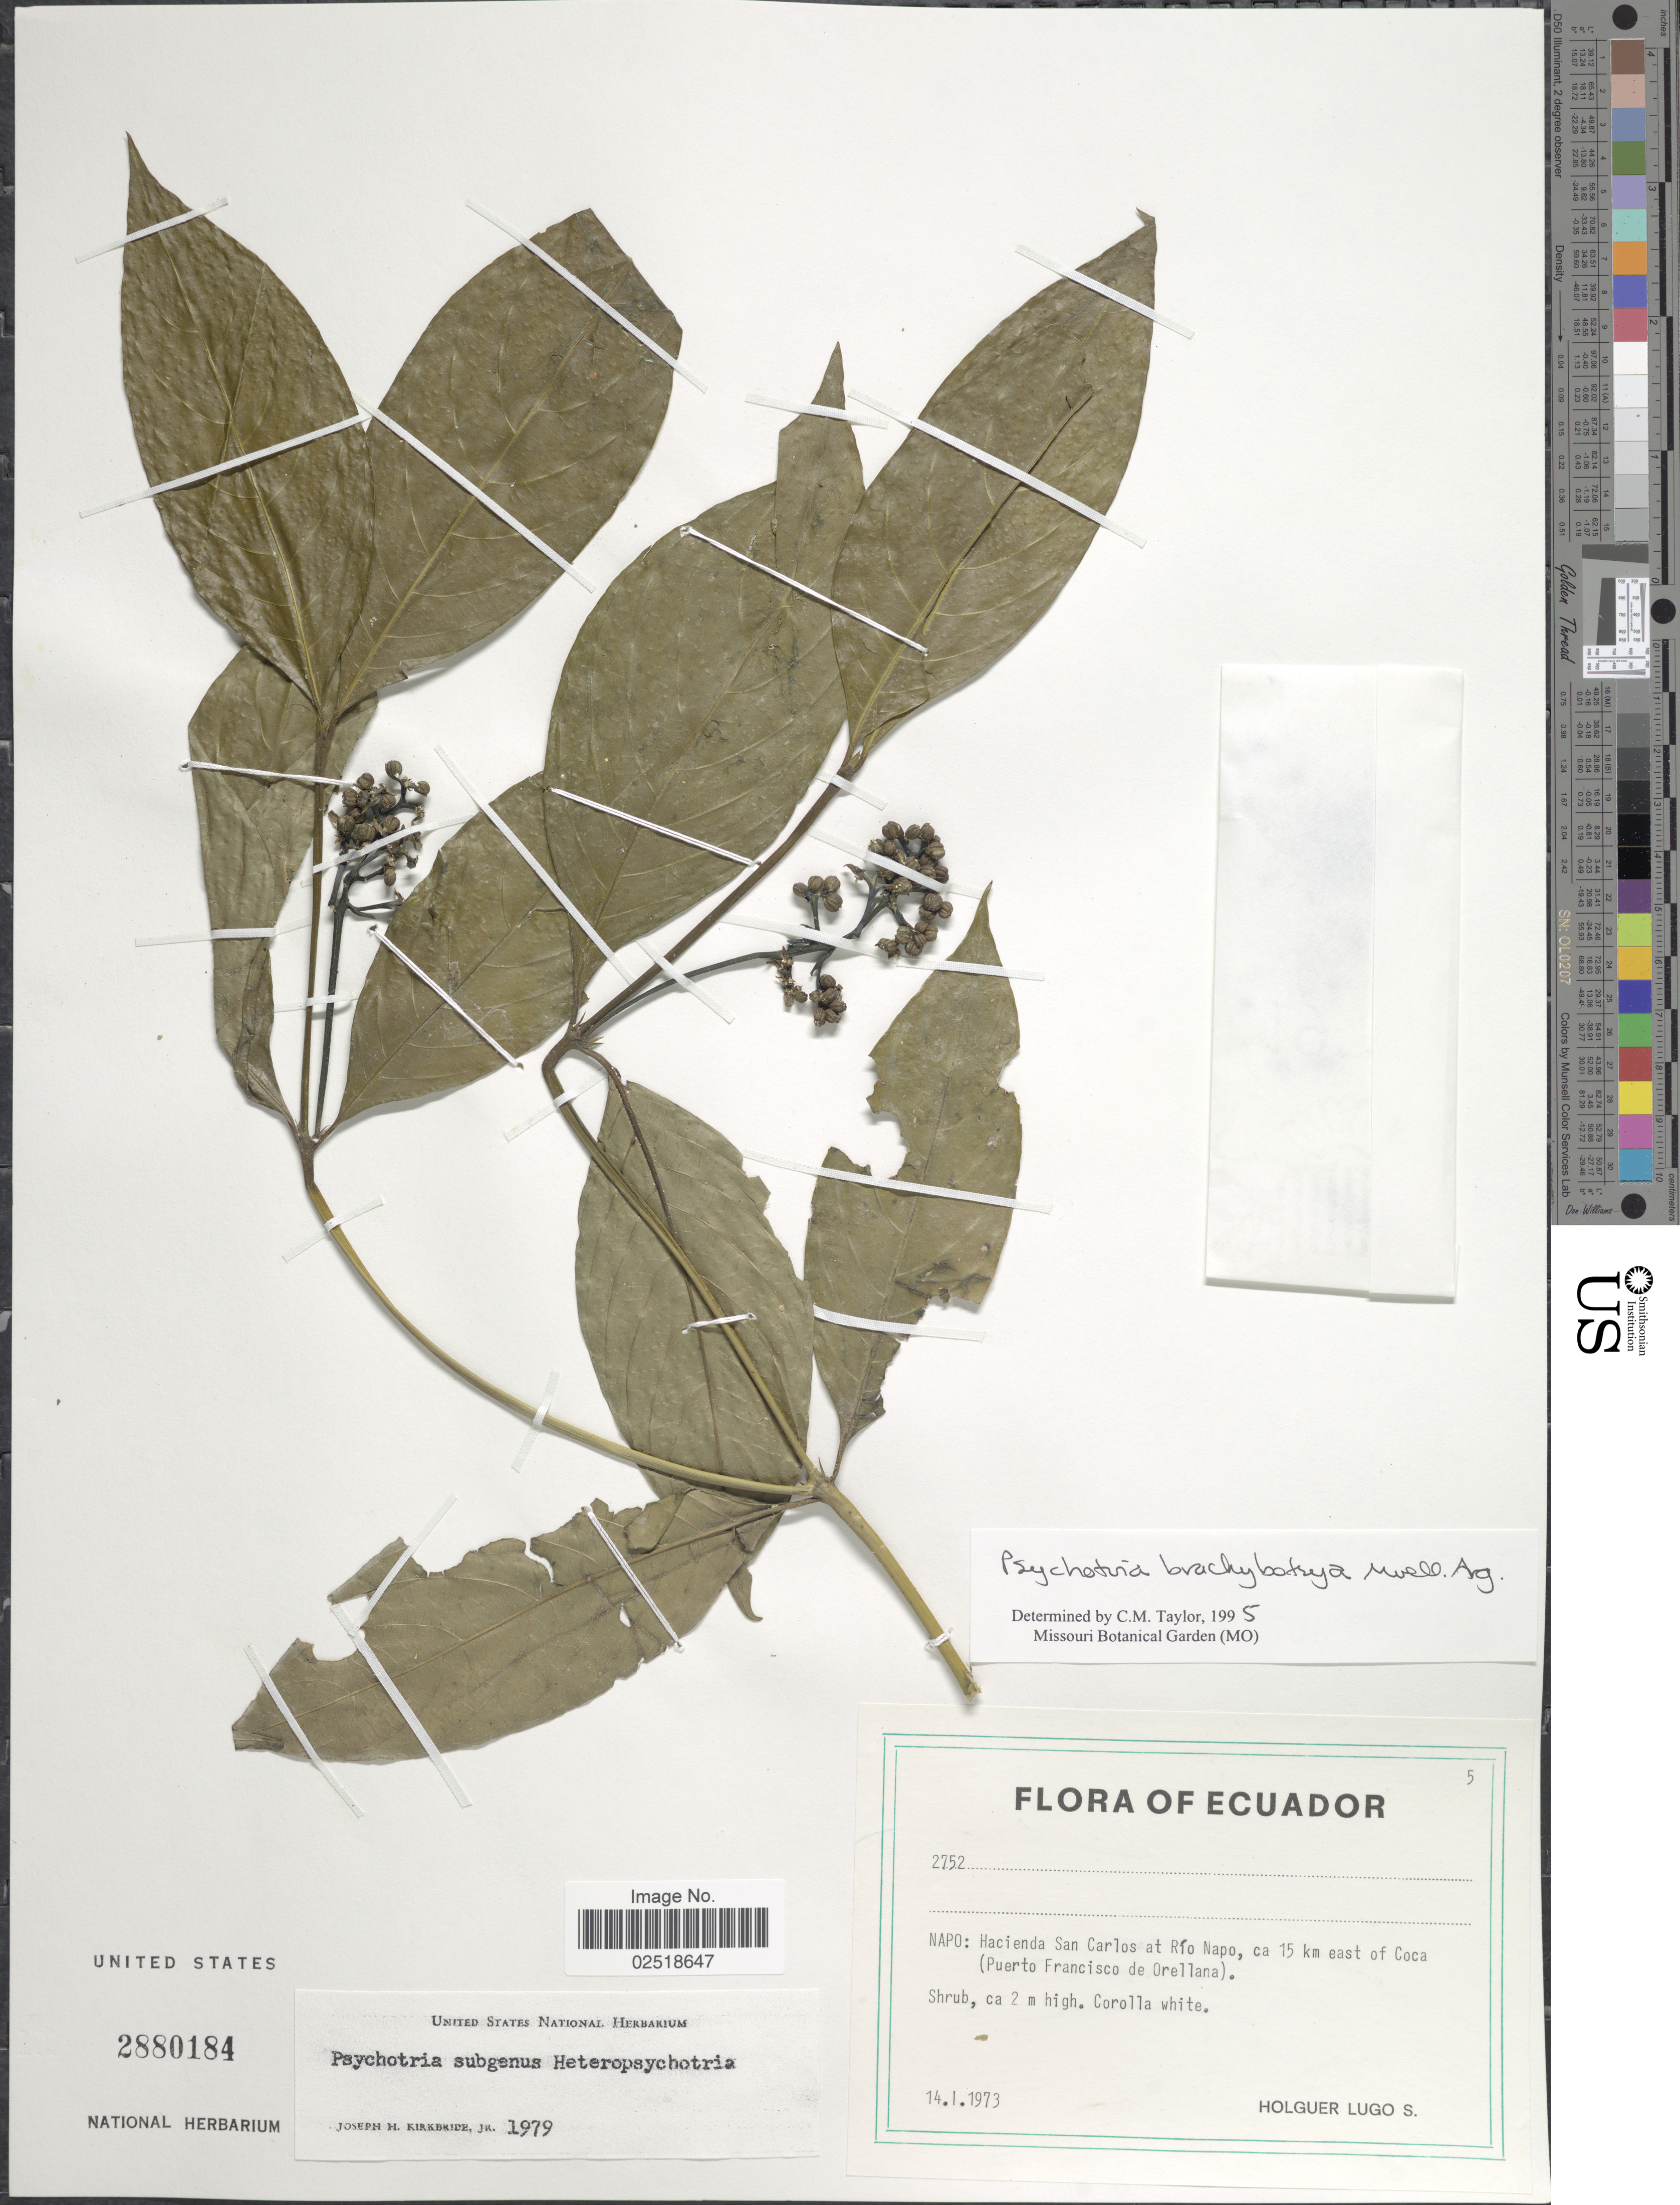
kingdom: Plantae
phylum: Tracheophyta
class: Magnoliopsida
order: Gentianales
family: Rubiaceae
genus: Psychotria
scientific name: Psychotria brachybotrya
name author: Müll. Arg.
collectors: H. Lugo S.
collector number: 2752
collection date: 1973-01-14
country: Ecuador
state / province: Napo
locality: Hacienda San Carlos at Río Napo, ca. 15 km east of Coca (Puerto Francisco de Orellana)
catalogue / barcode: US 2880184